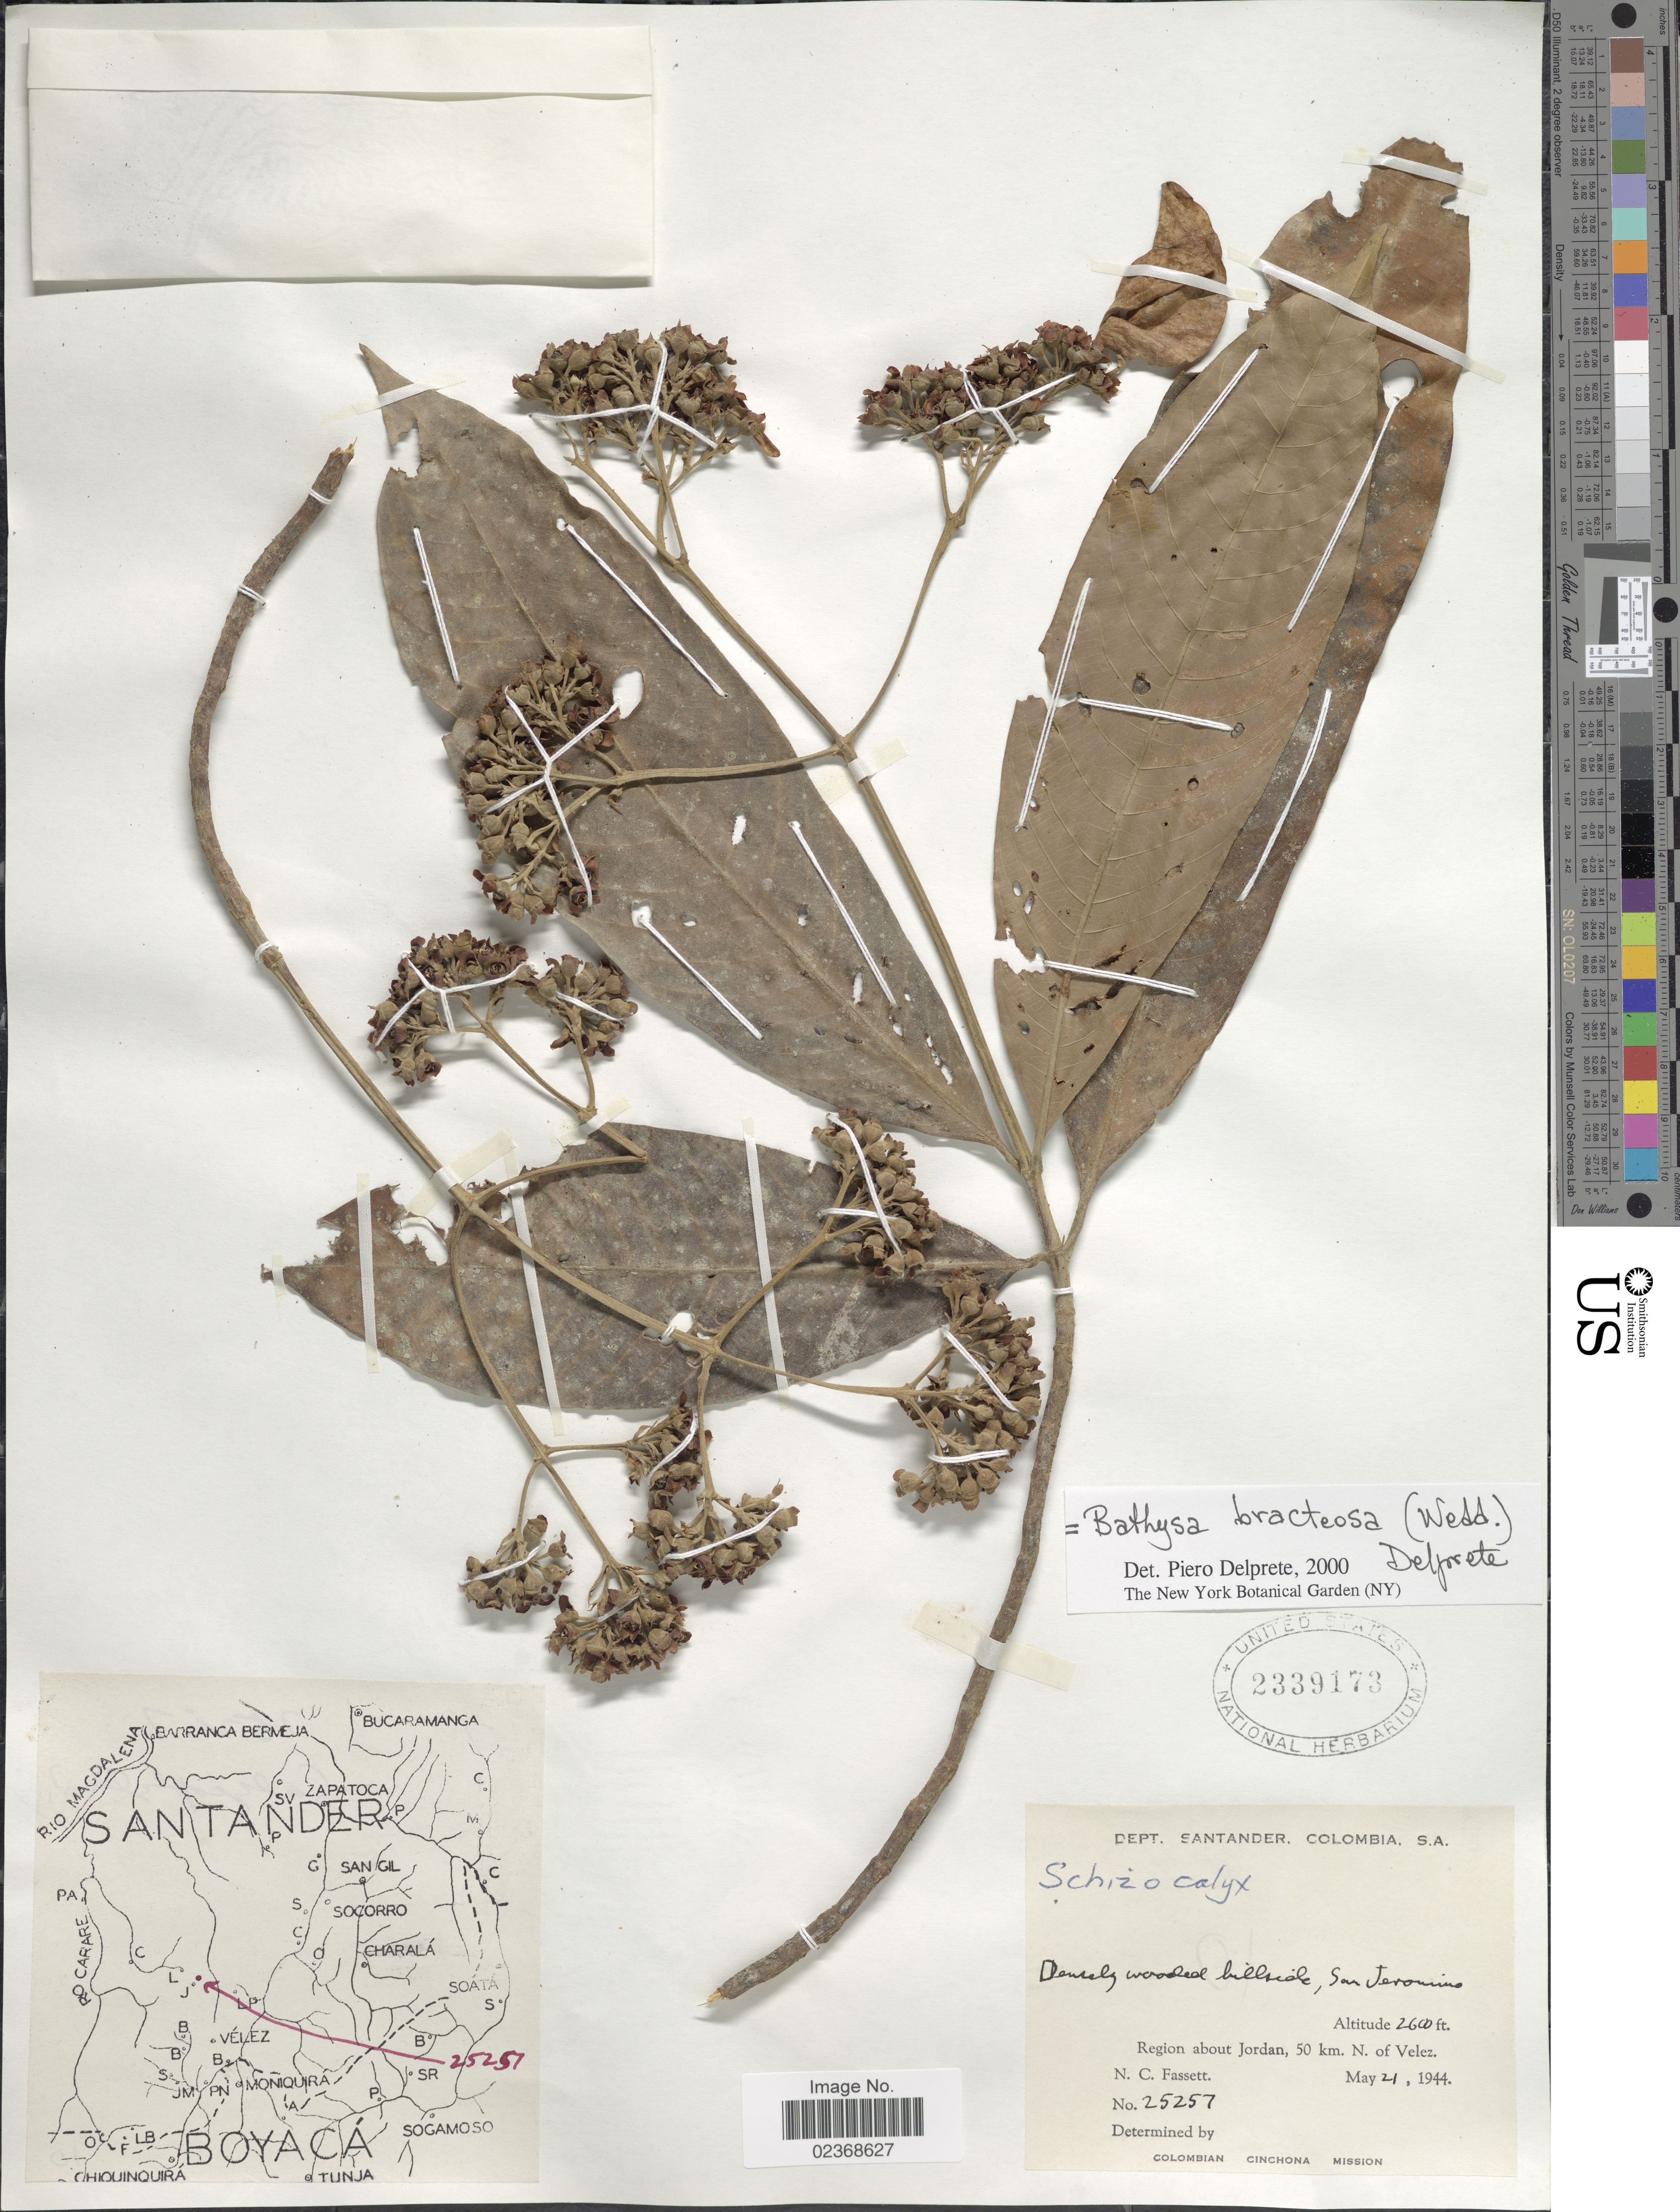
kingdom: Plantae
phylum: Tracheophyta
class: Magnoliopsida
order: Gentianales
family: Rubiaceae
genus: Schizocalyx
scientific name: Schizocalyx bracteosus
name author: Wedd.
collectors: N. C. Fassett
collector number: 25257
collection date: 1944-05-21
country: Colombia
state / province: Santander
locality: San Jeronimo, Region about Jordan, 50 km. N. of Velez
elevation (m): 792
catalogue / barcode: US 2339173